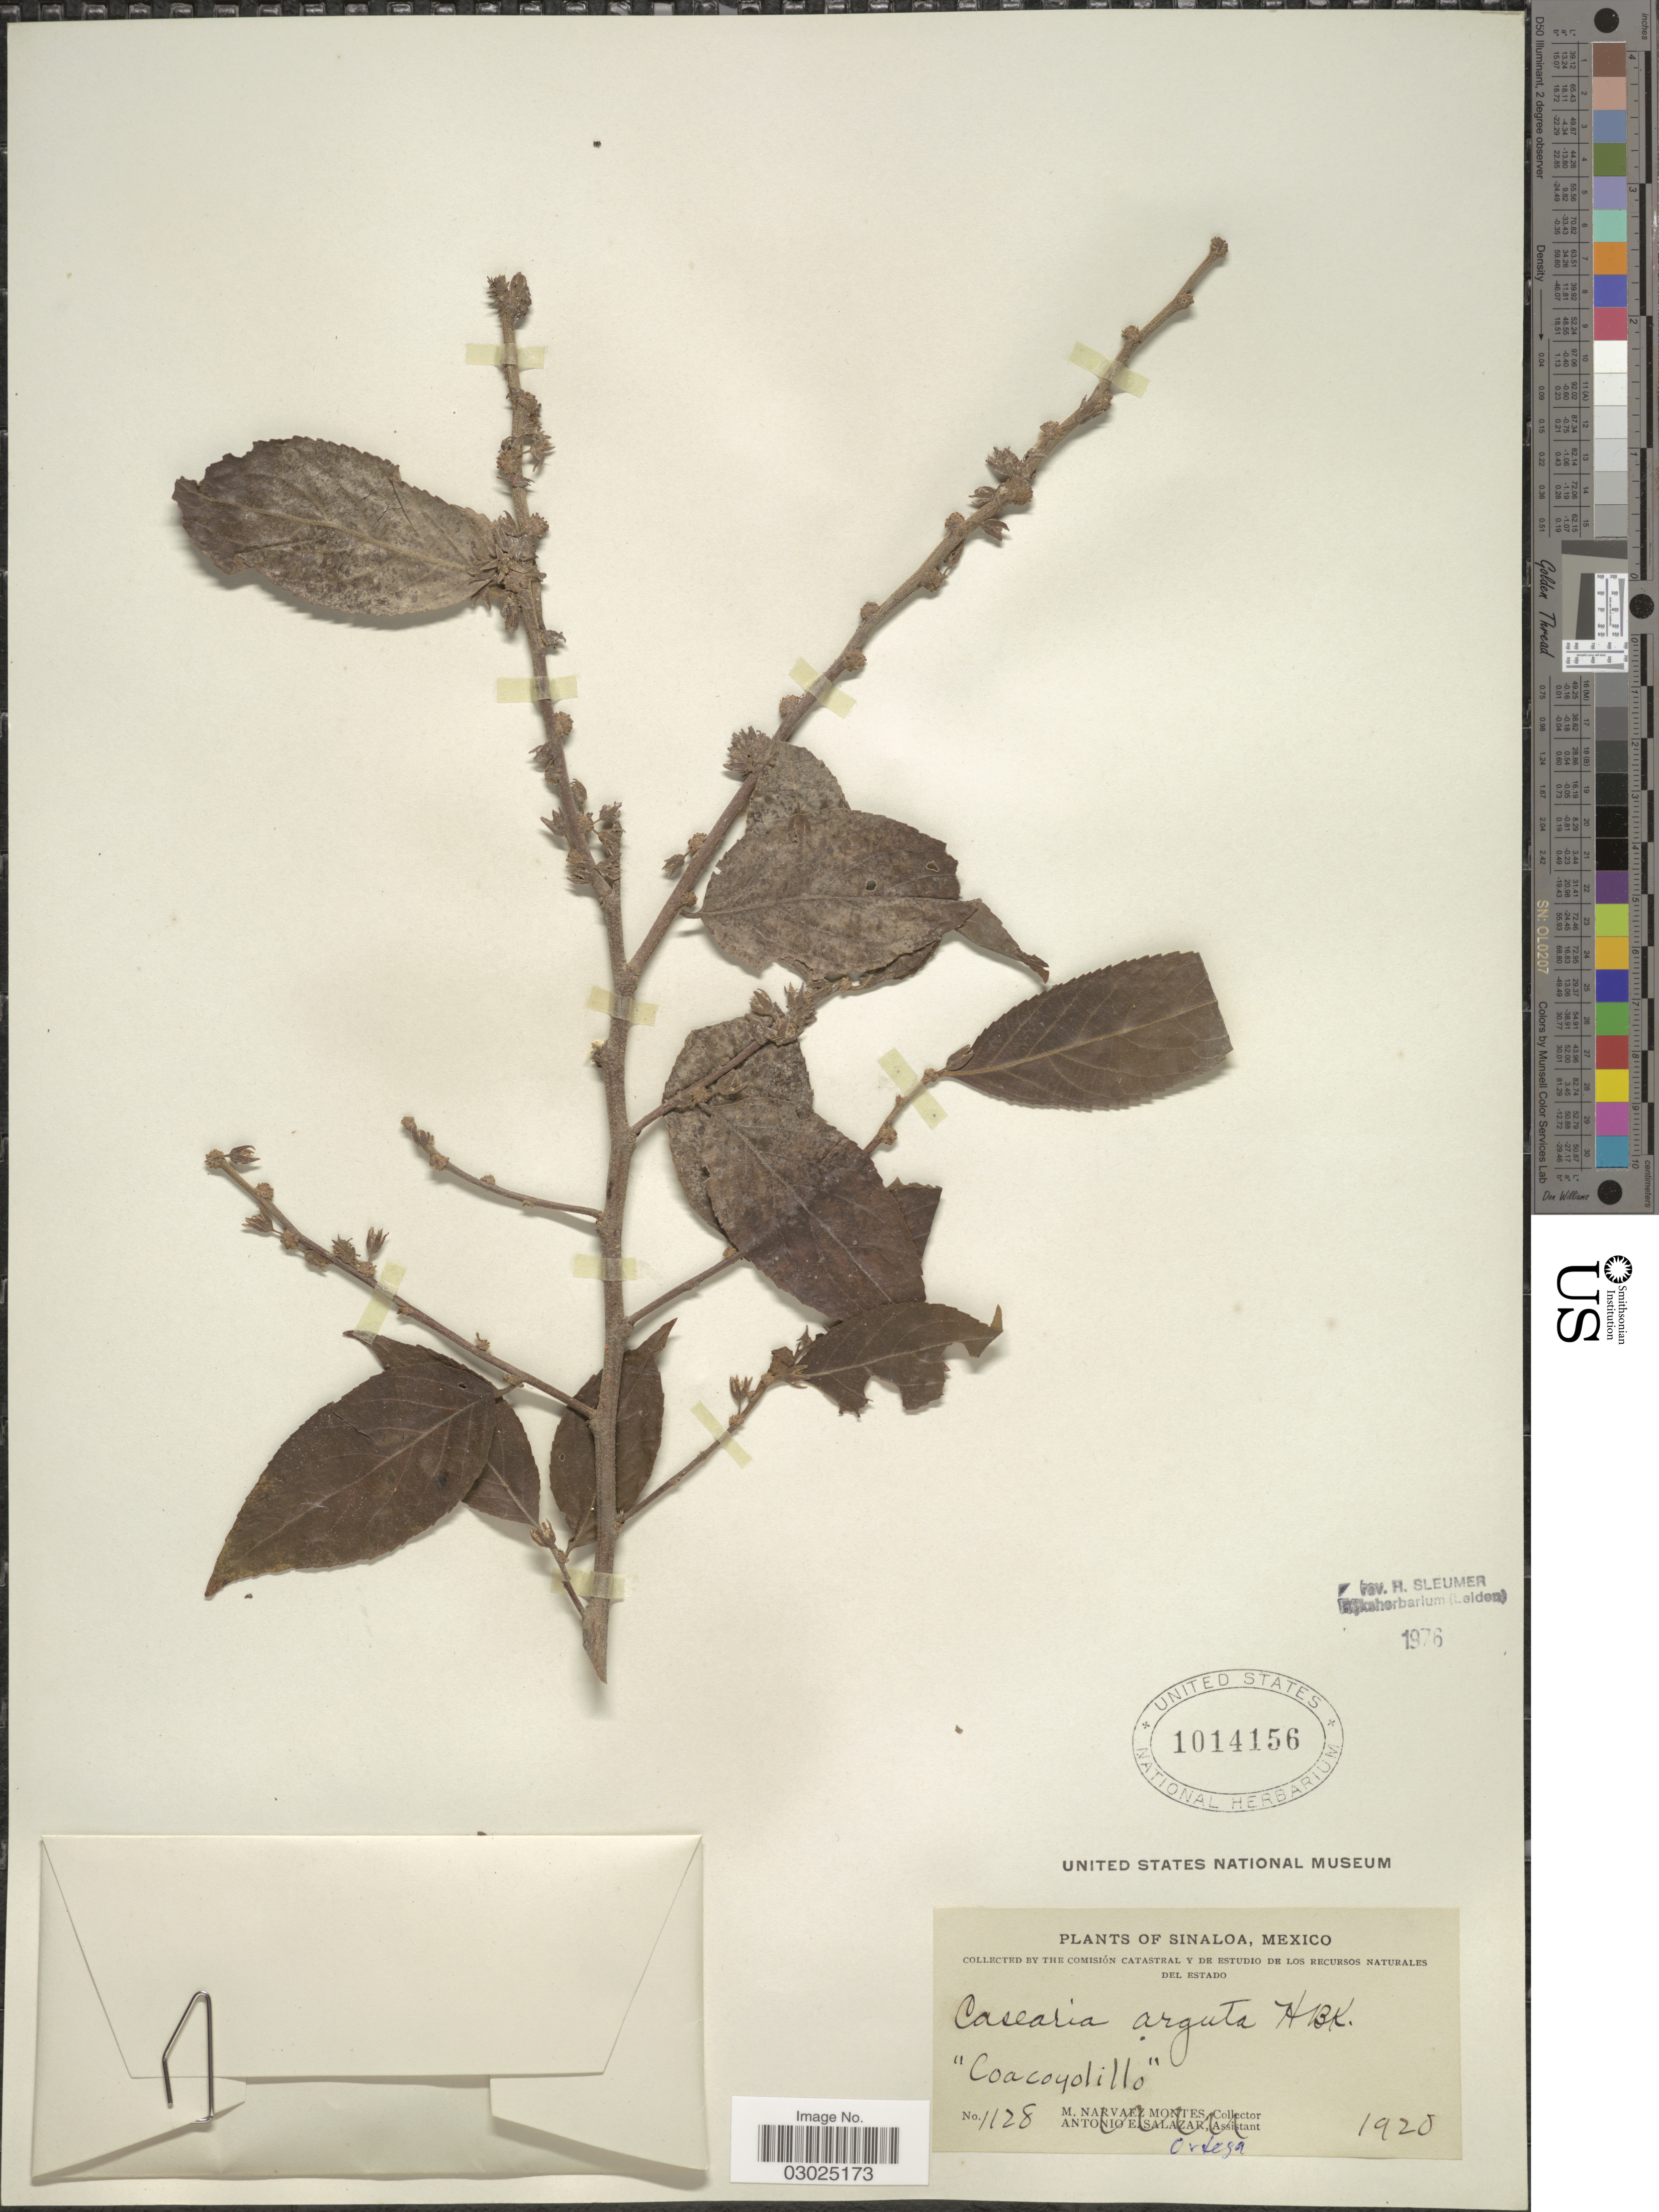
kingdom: Plantae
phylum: Tracheophyta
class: Magnoliopsida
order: Malpighiales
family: Salicaceae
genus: Casearia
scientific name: Casearia arguta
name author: Kunth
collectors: Ortega, --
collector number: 1128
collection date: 1920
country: Mexico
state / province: Sinaloa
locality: Coacoyolillo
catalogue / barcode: US 1014156